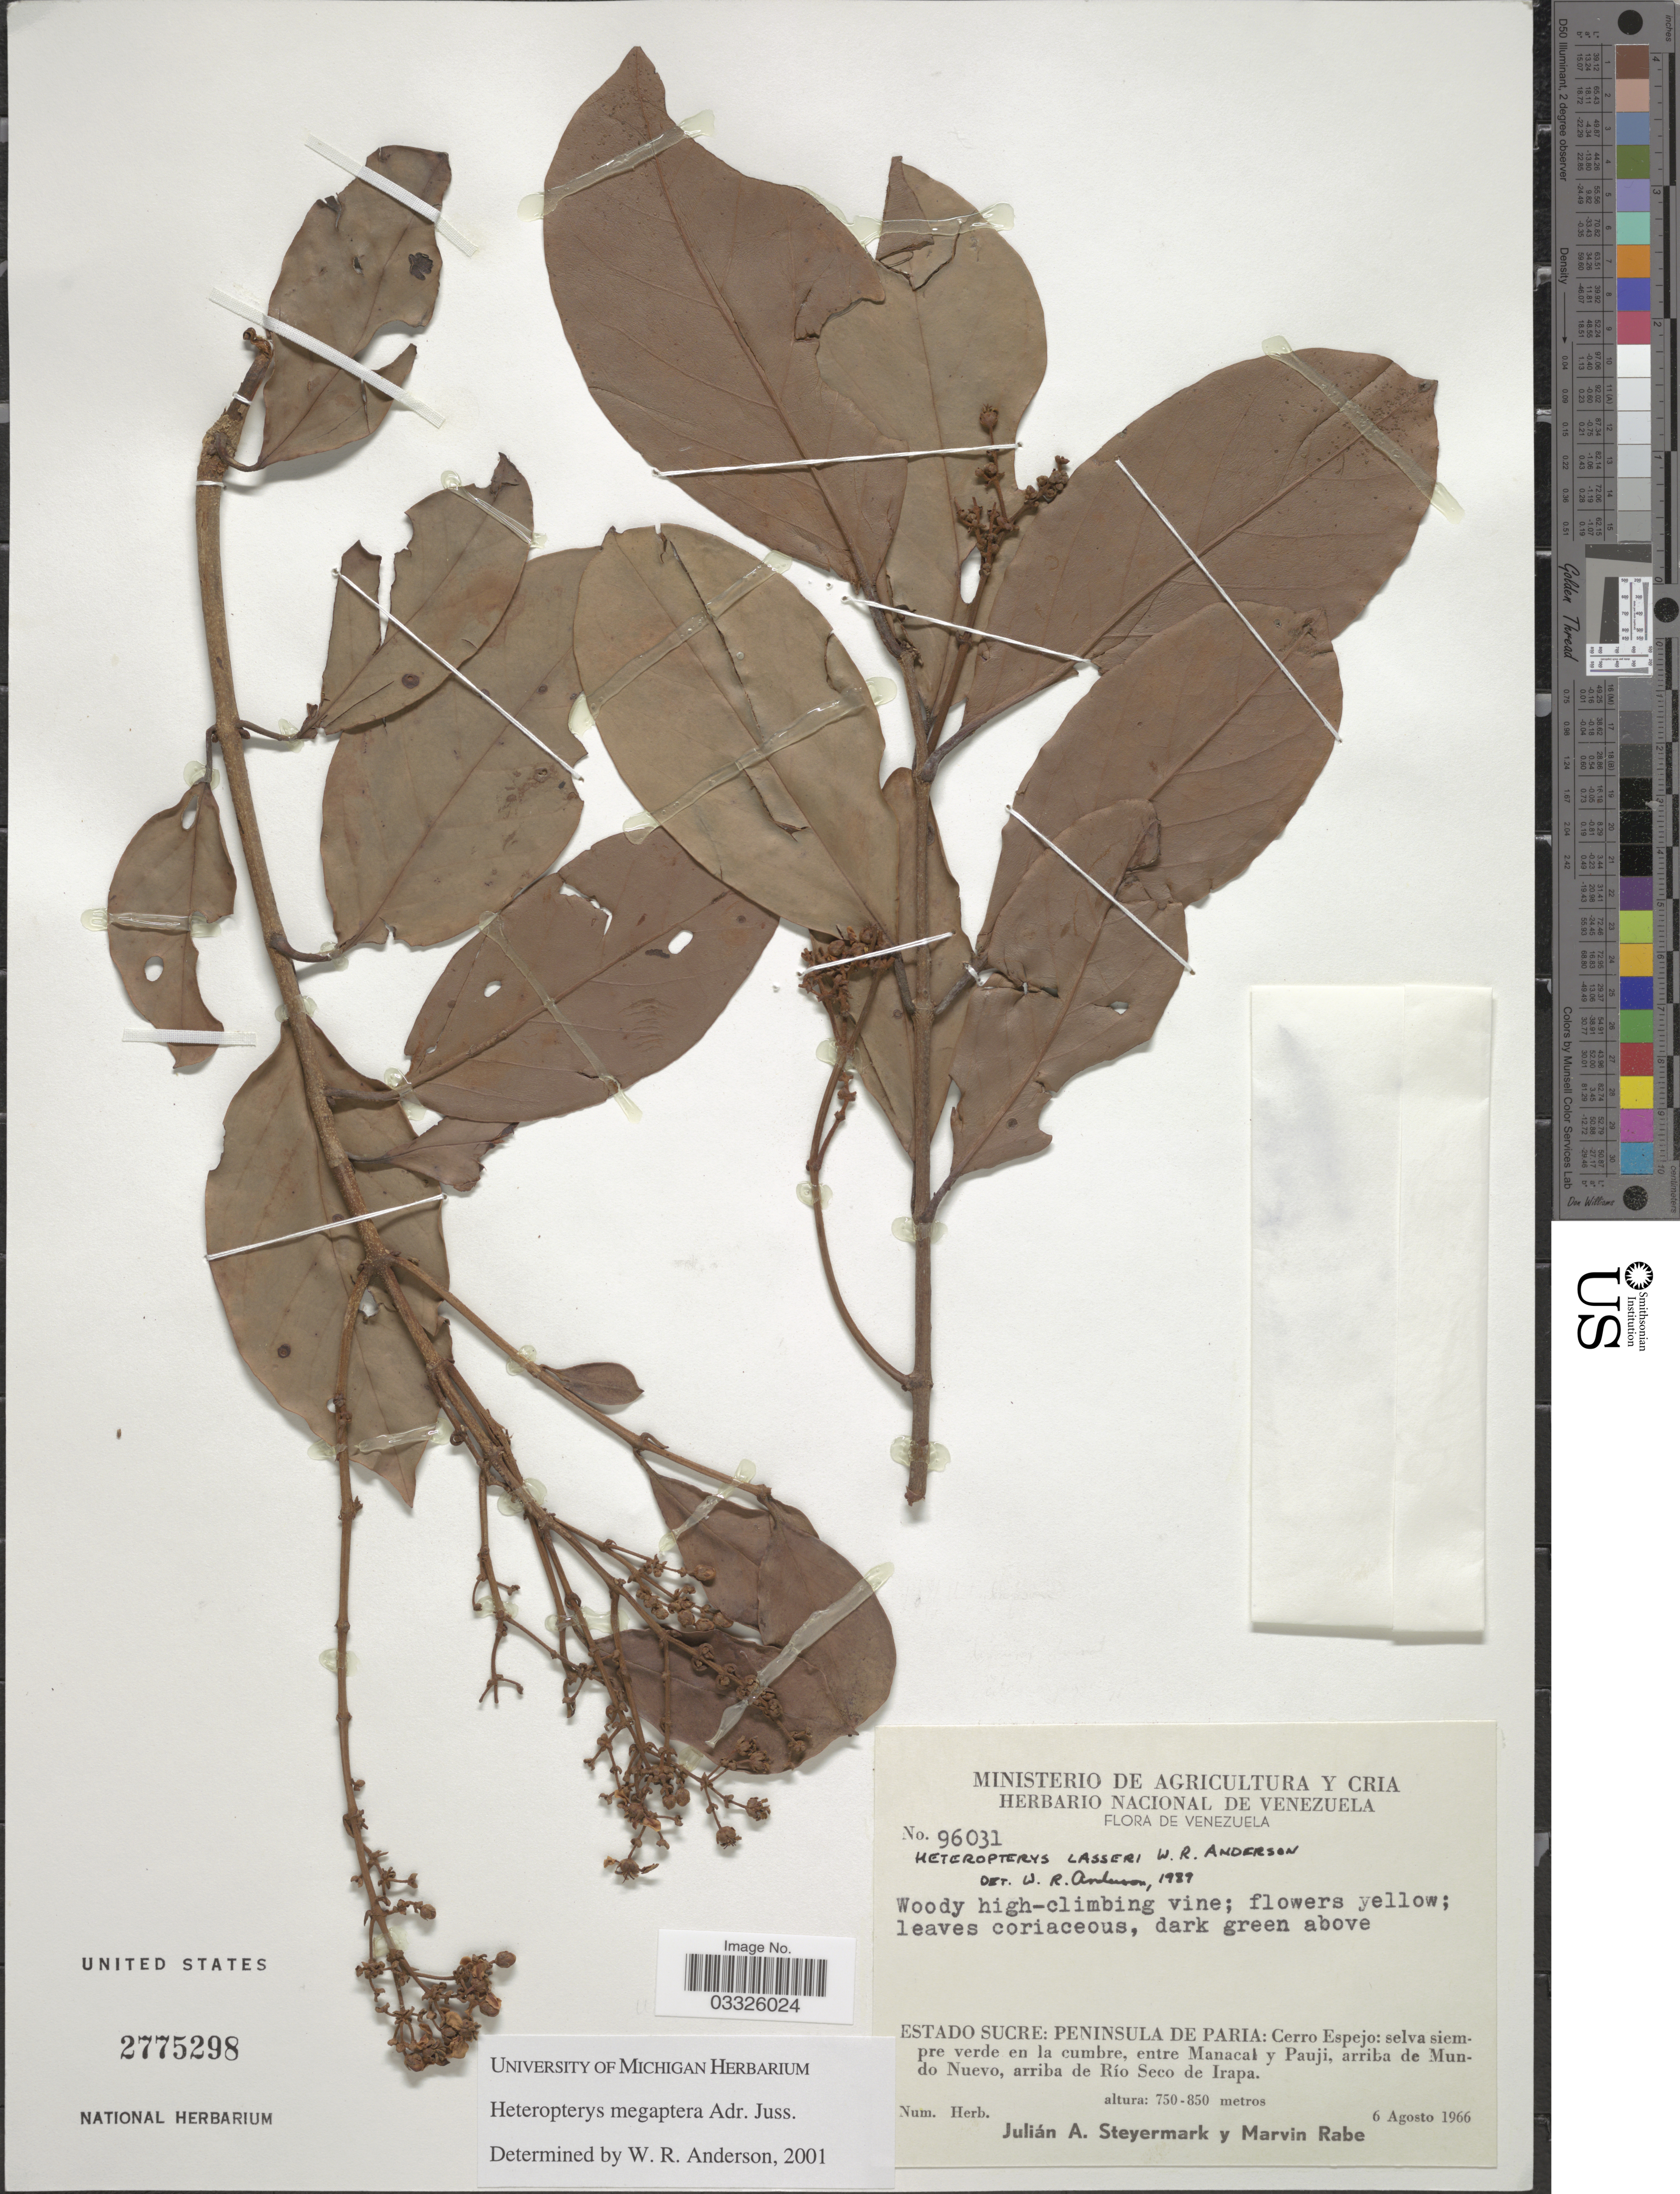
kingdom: Plantae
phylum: Tracheophyta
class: Magnoliopsida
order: Malpighiales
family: Malpighiaceae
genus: Heteropterys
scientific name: Heteropterys megaptera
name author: A. Juss.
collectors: J. Steyermark & M. Rabe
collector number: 96031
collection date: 1966-08-06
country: Venezuela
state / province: Sucre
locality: Peninsula de Paria: Cerro Espejo: selva siempre verde en la cumbre, entre Manacal y Pauji, arriba de Mundo Nuevo, arriba de Río Seco de Irapa.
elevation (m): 750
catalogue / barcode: US 2775298